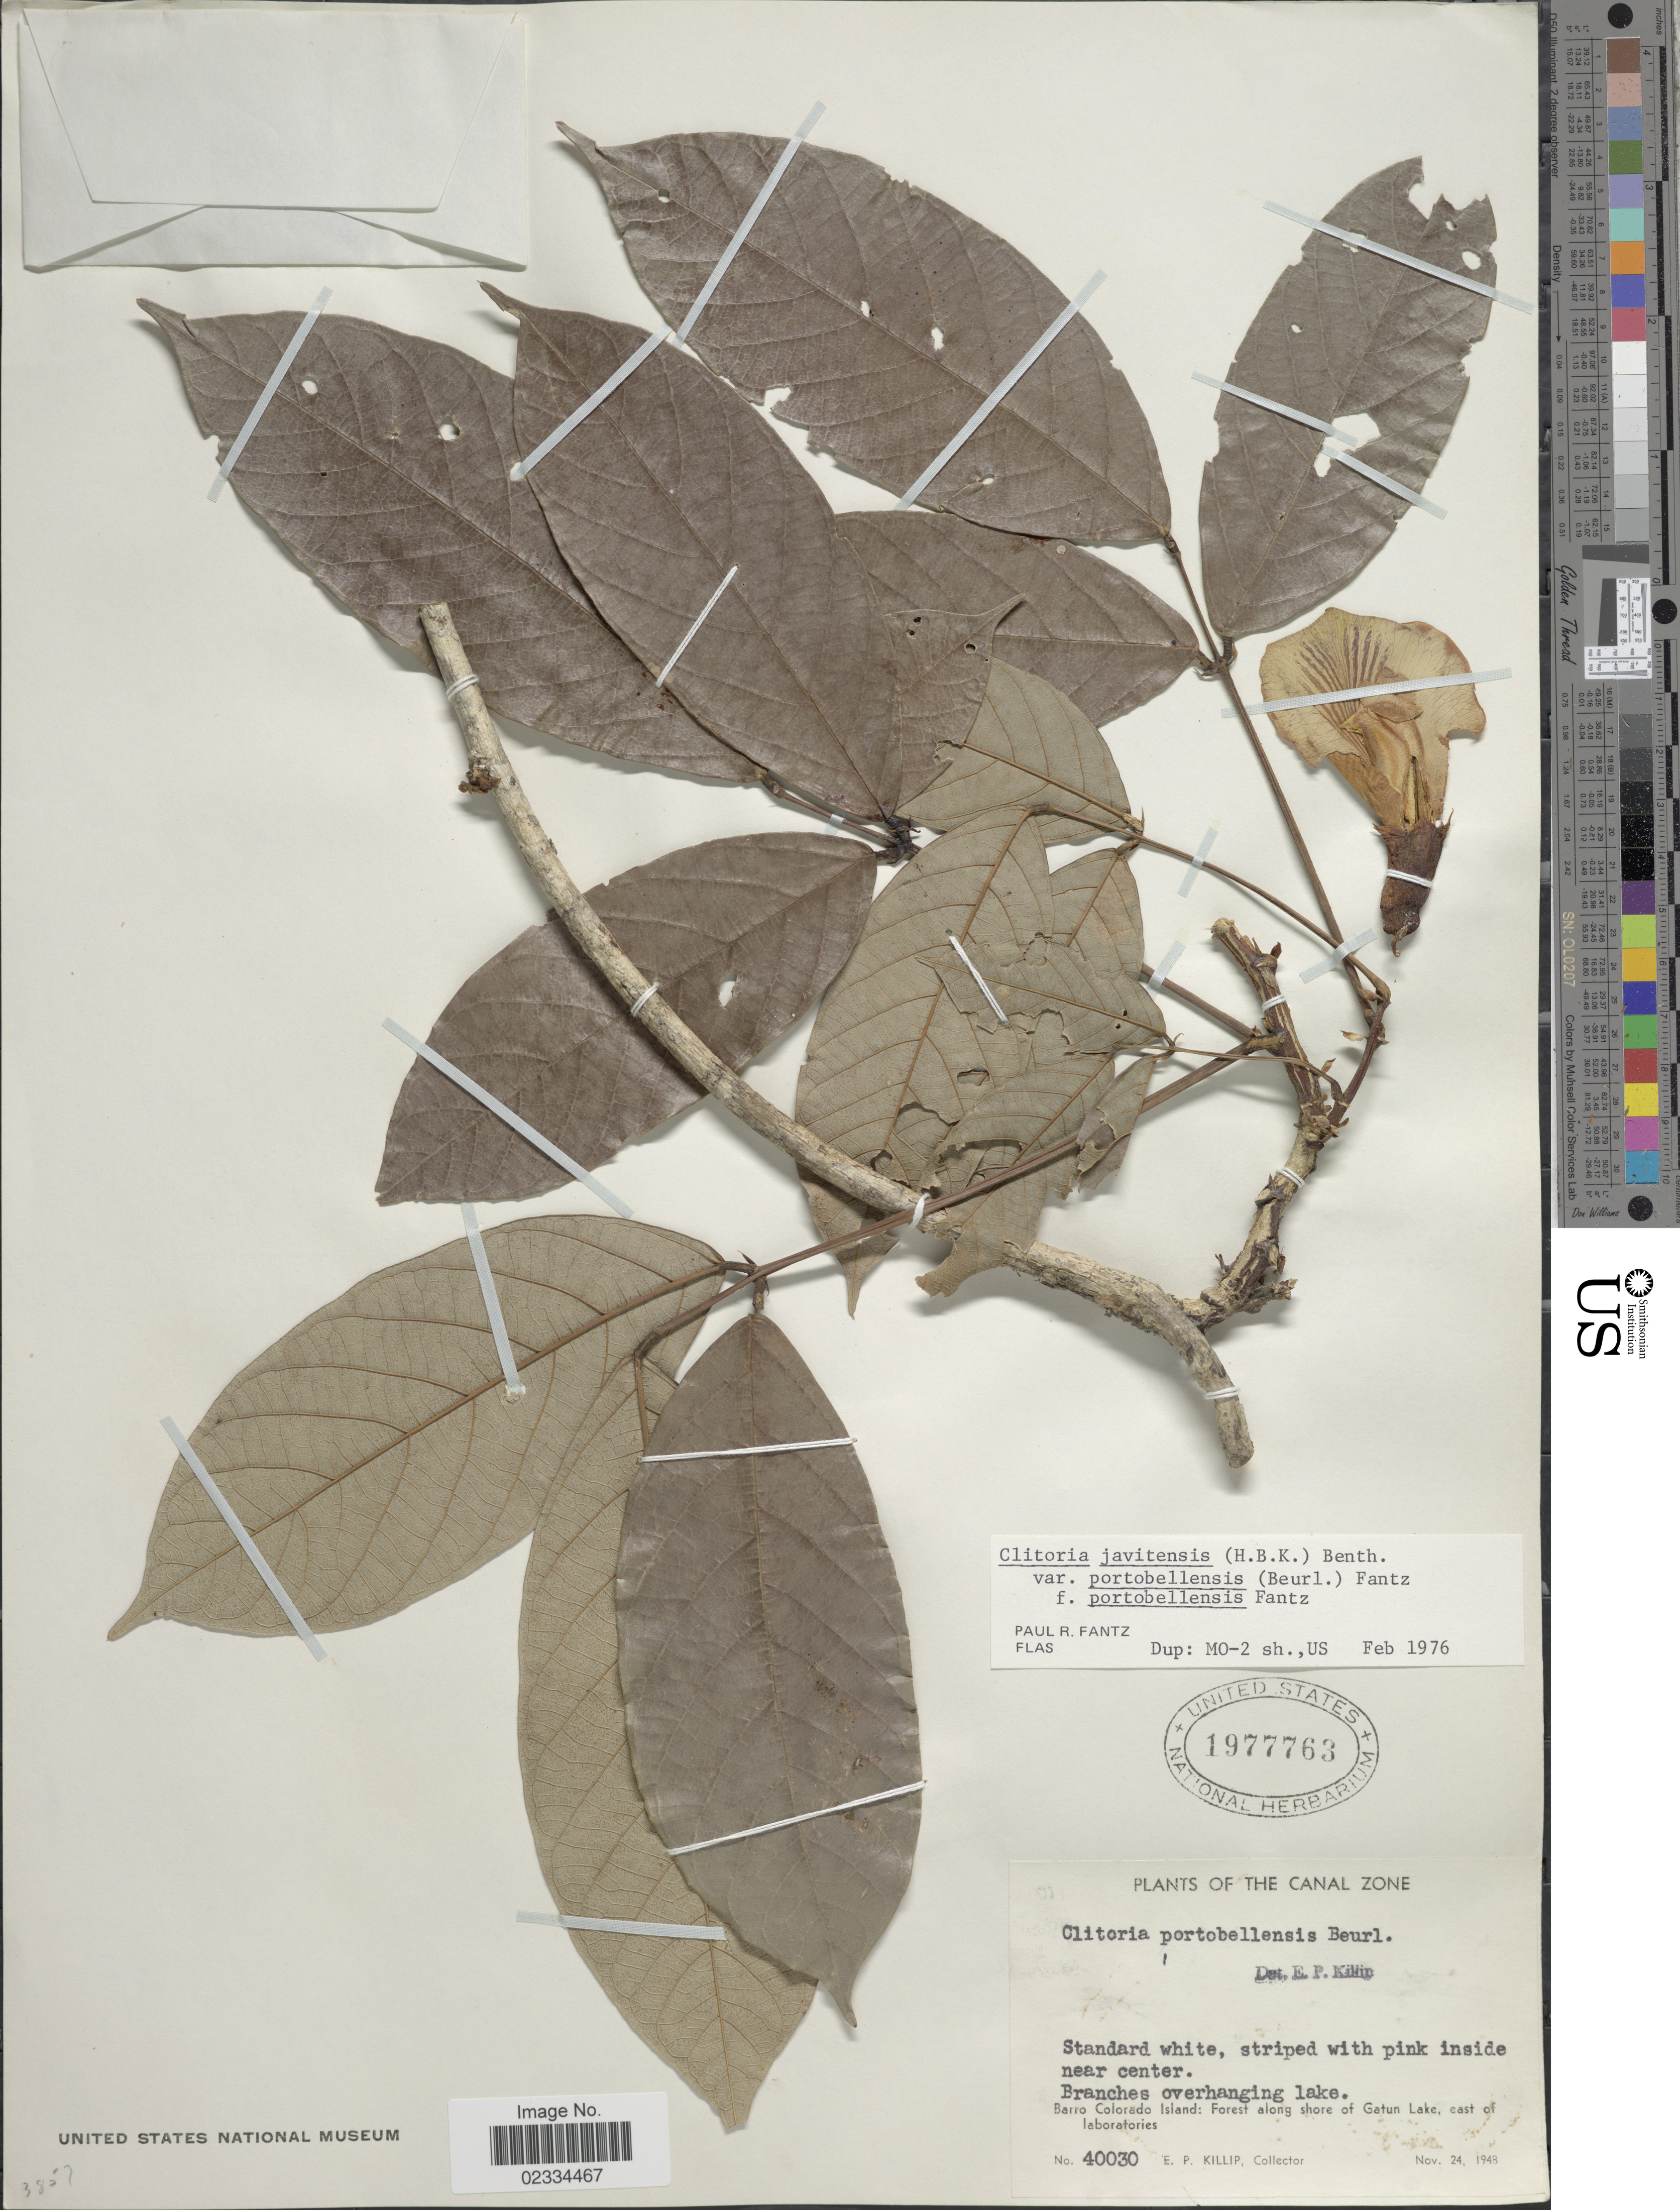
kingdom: Plantae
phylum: Tracheophyta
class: Magnoliopsida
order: Fabales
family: Fabaceae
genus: Clitoria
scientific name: Clitoria javitensis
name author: (Kunth) Benth.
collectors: E. P. Killip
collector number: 40030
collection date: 1948-11-24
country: Panama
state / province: Panamá Oeste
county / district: Canal Zone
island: Barro Colorado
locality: The Canal Zone, Barro Colorado Island: Forest along shore of Gatum Lake, east of laboratories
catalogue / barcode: US 1977763